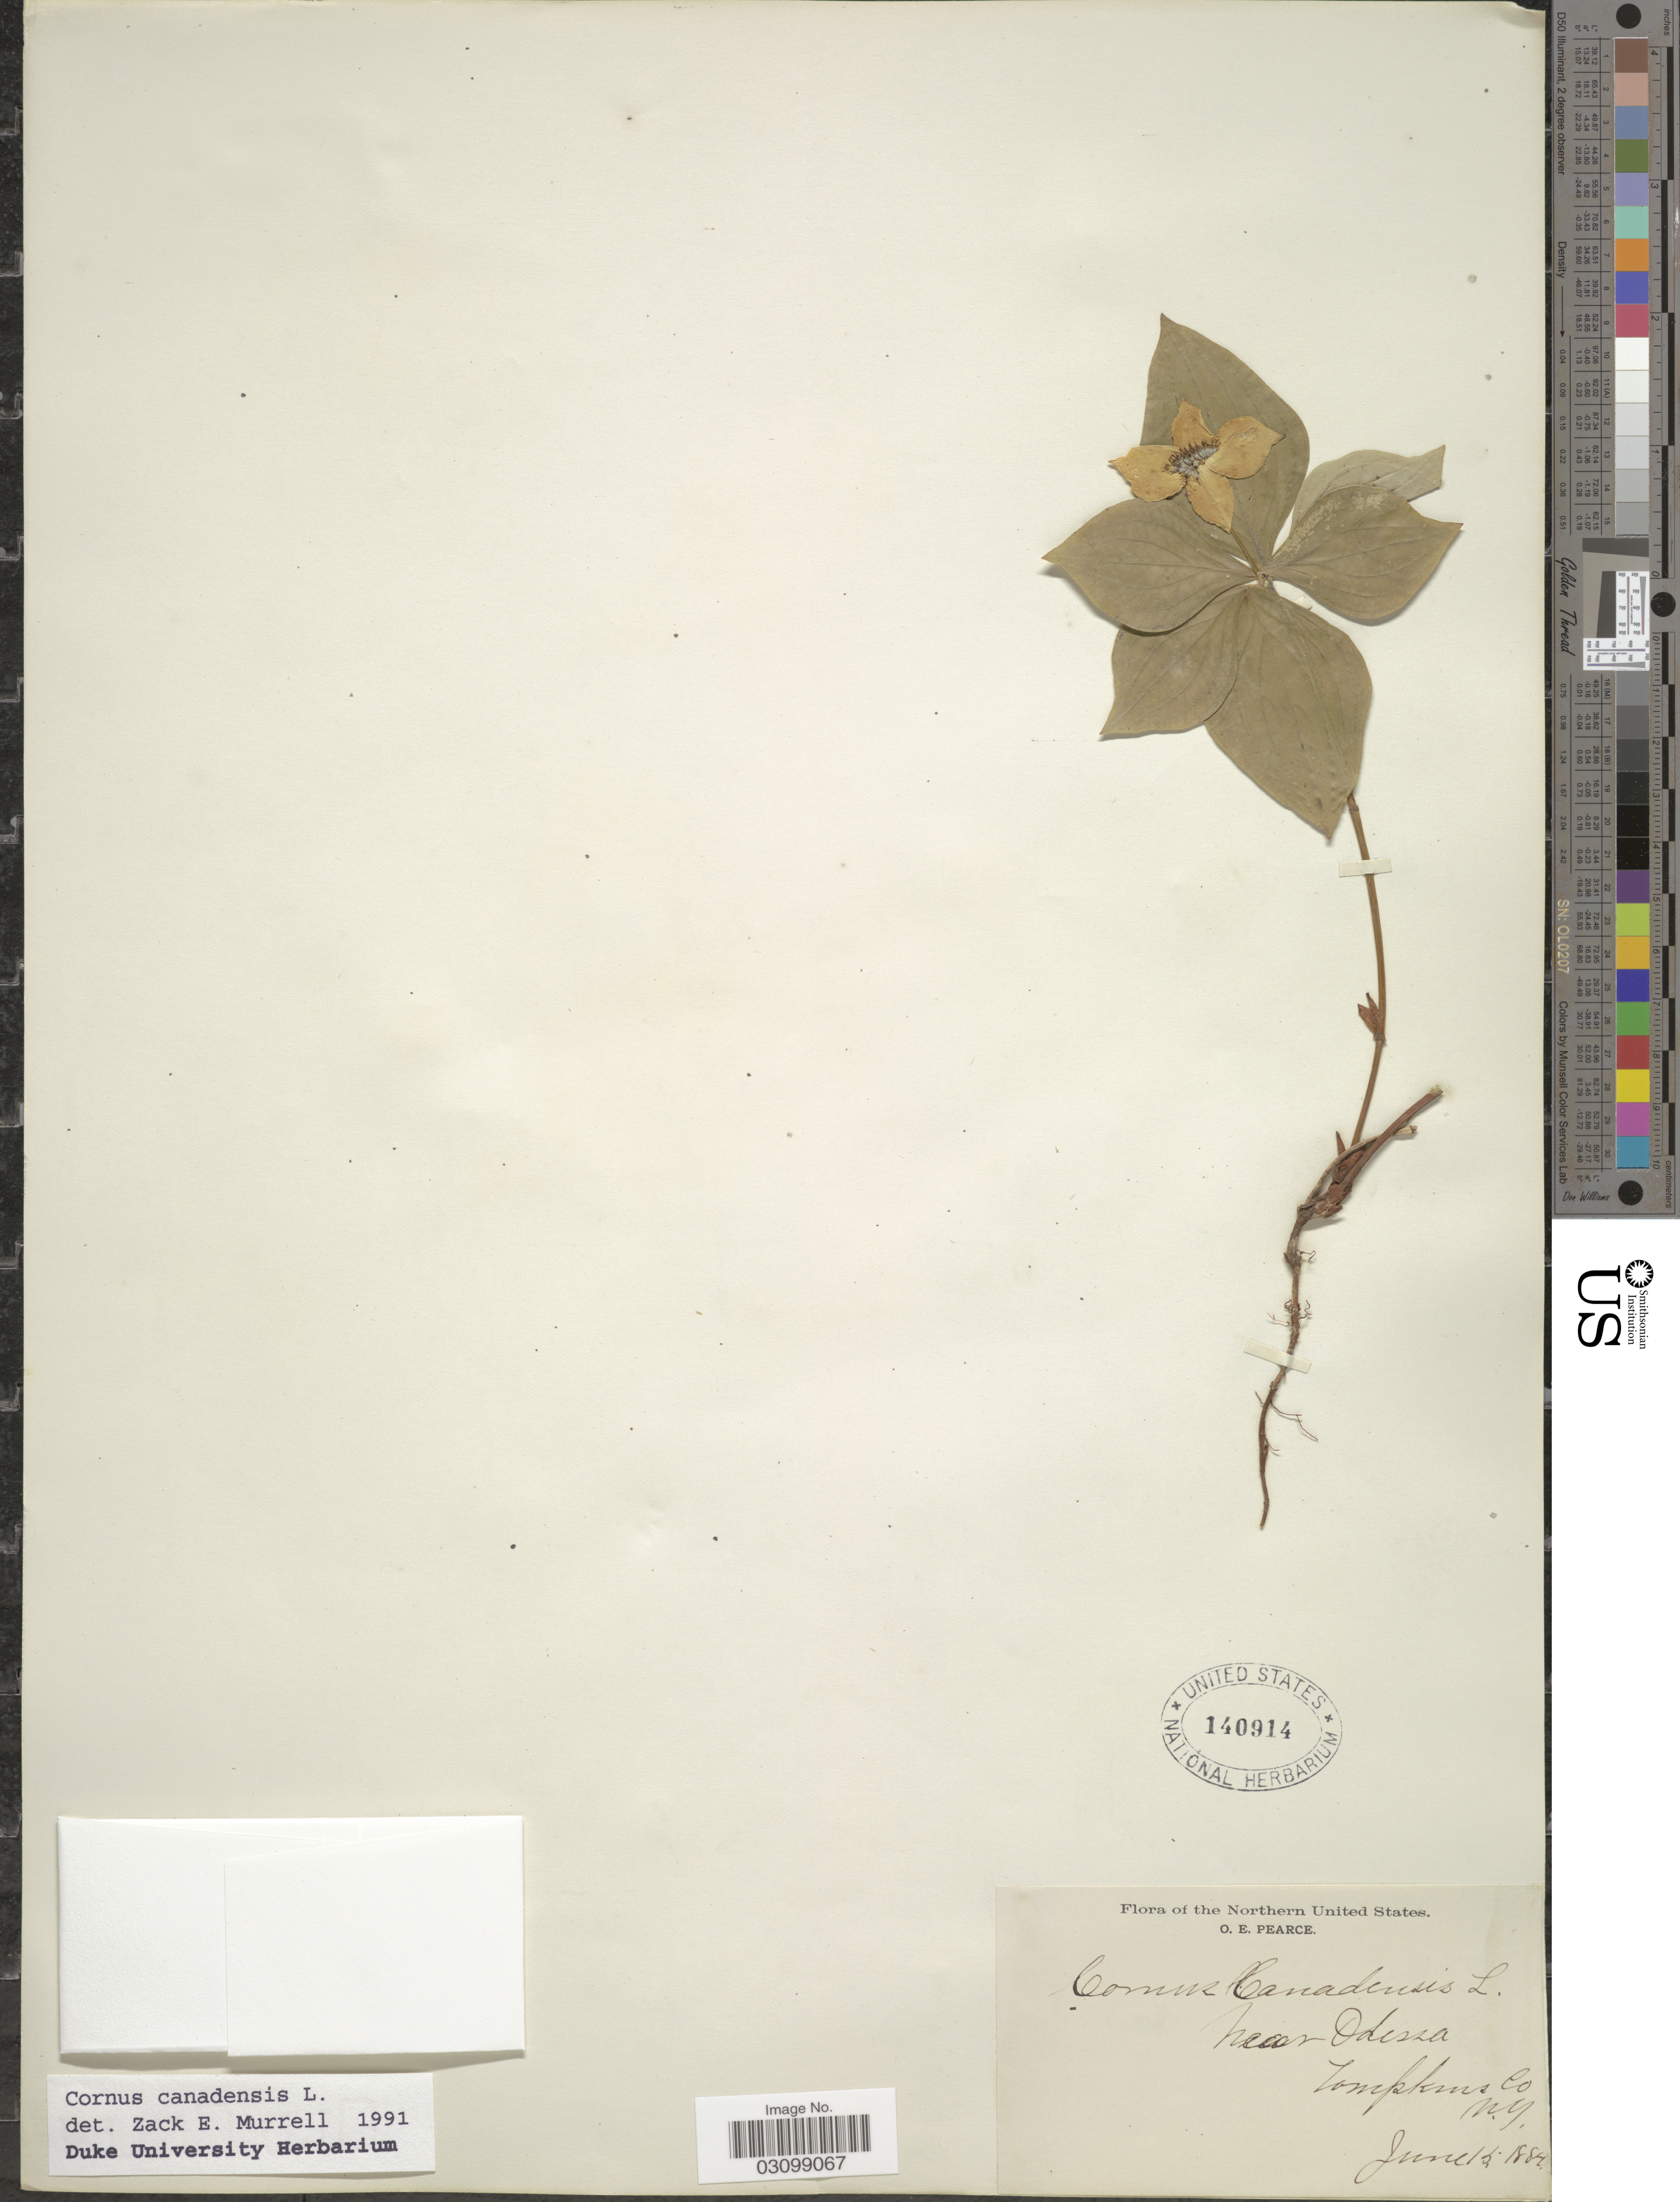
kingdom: Plantae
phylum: Tracheophyta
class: Magnoliopsida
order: Cornales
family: Cornaceae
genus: Cornus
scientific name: Cornus canadensis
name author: L.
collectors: O. E. Pearce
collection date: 1884-06-15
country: United States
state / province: New York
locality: Northern United States, Near Odessa, Tompkins Co.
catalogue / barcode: US 140914